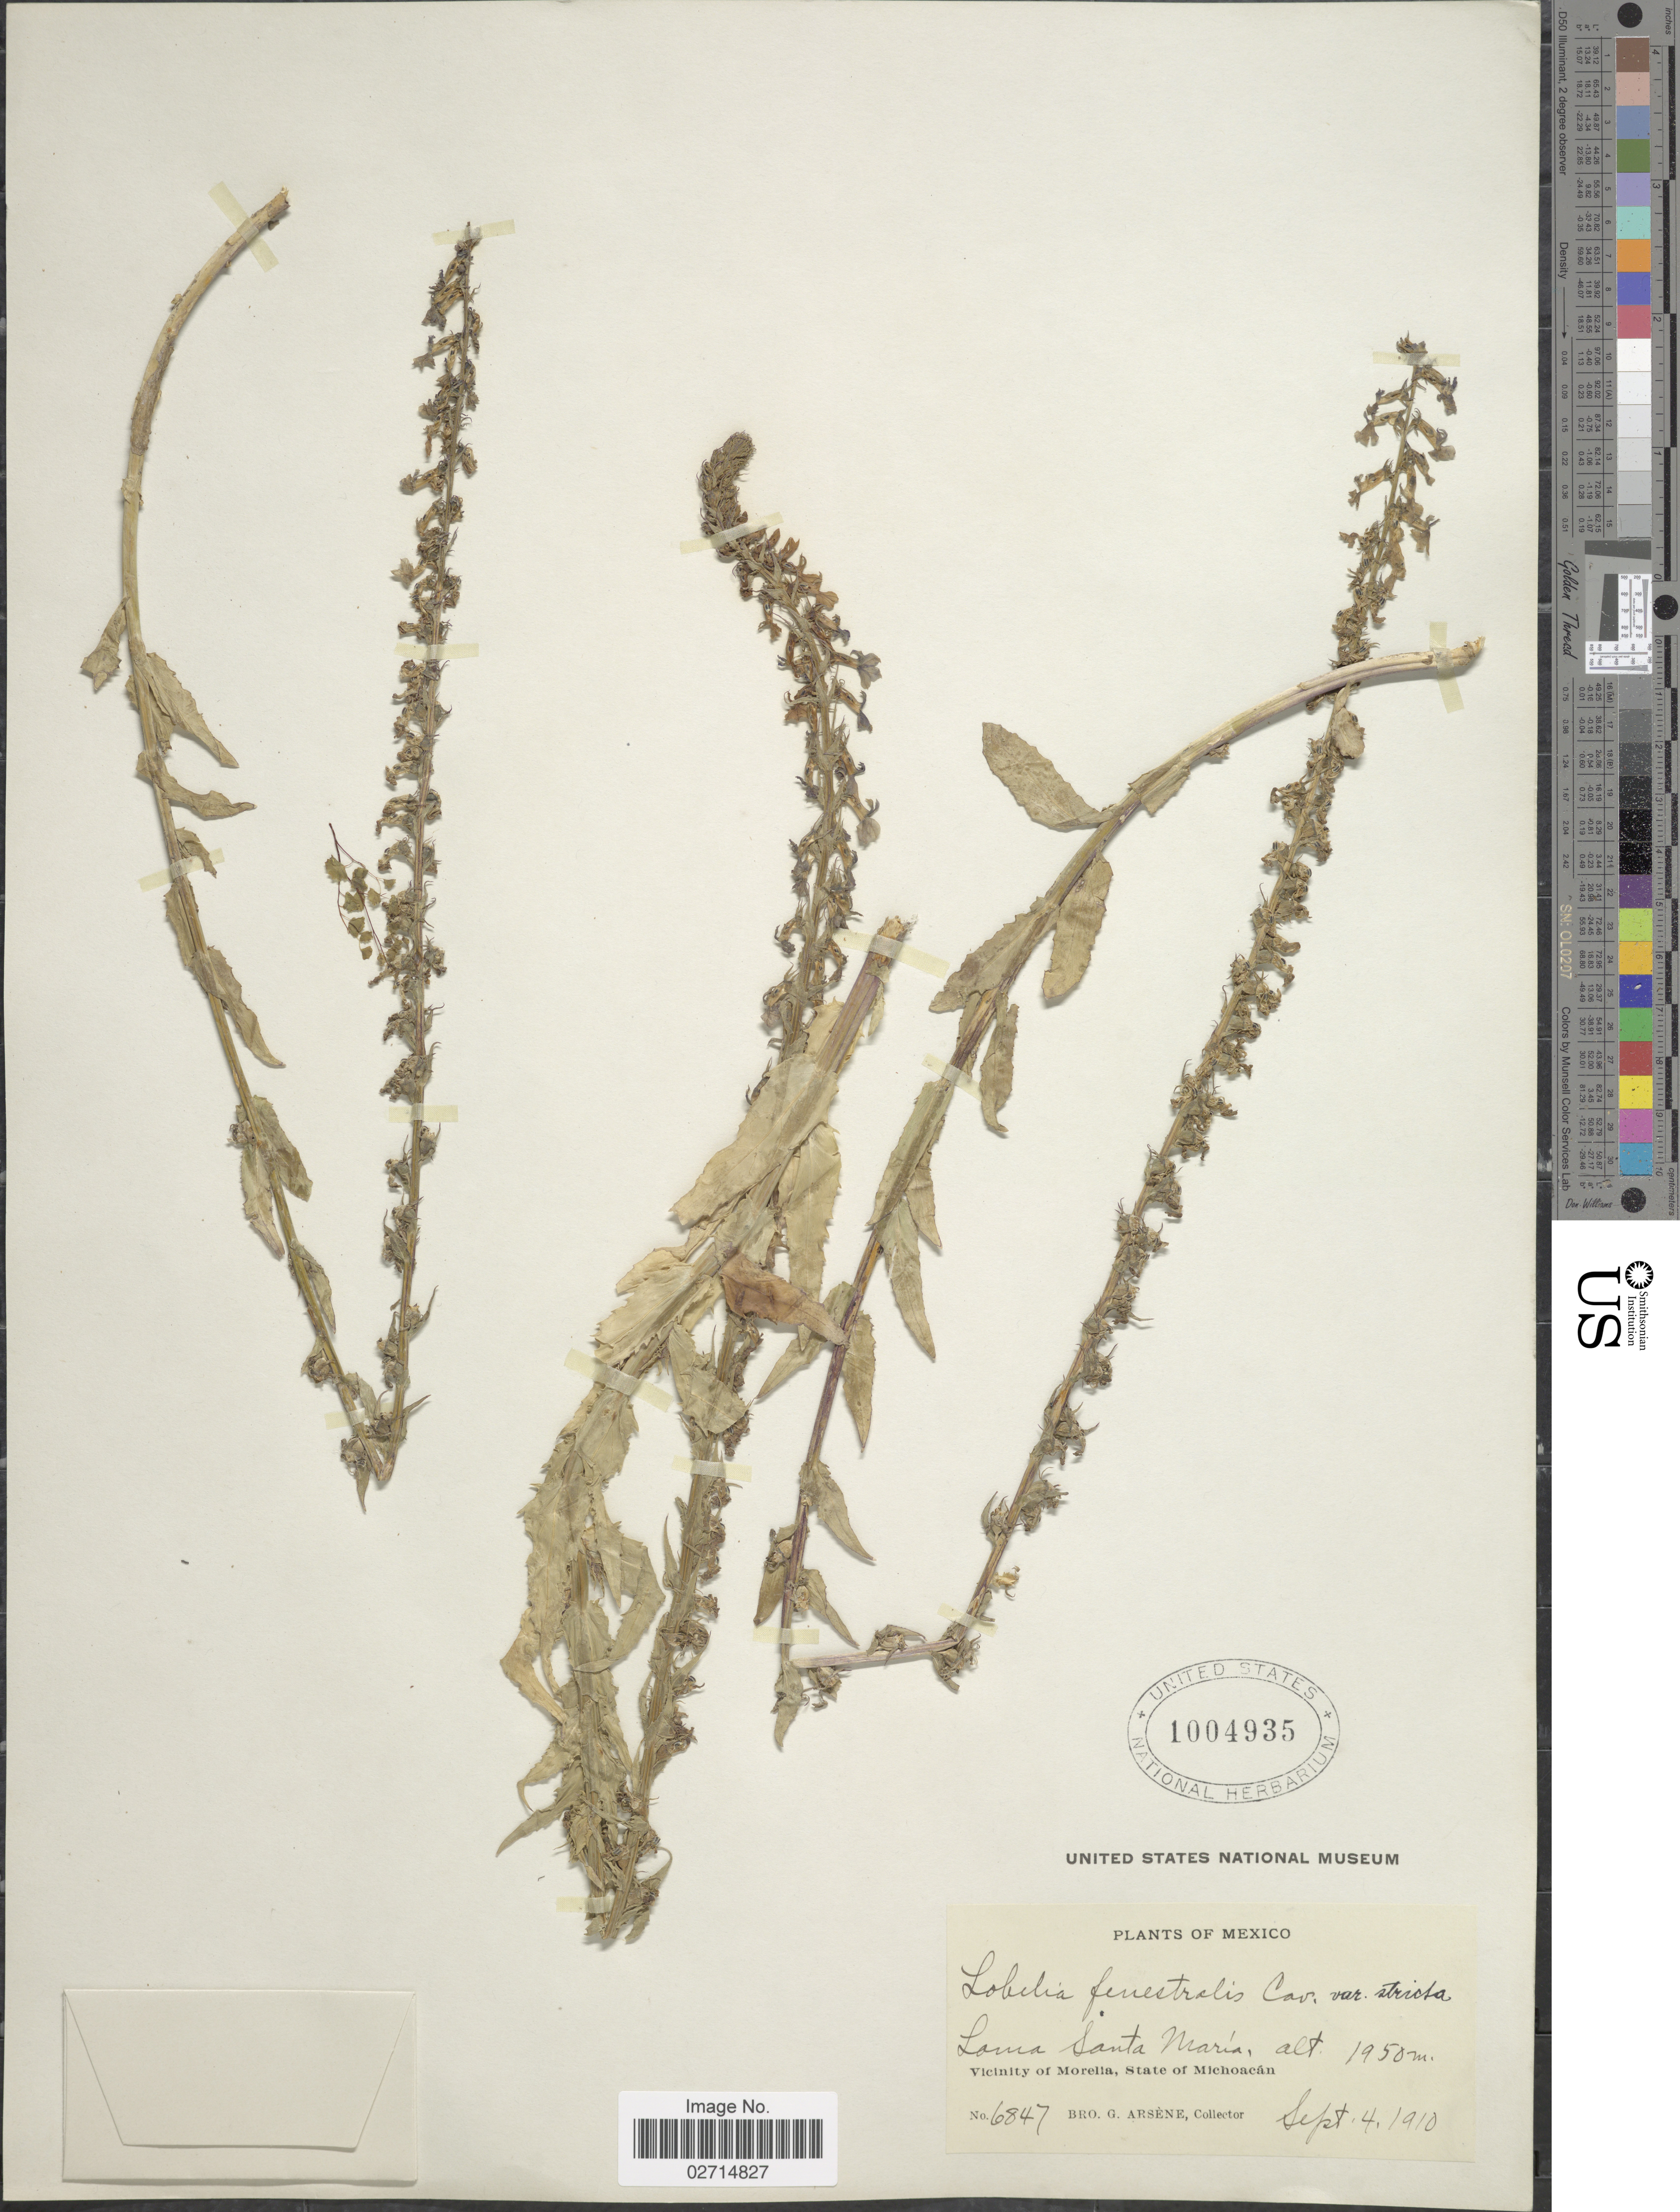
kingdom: Plantae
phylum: Tracheophyta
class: Magnoliopsida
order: Asterales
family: Campanulaceae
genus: Lobelia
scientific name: Lobelia fenestralis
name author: Cav.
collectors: Bro. G. Arsène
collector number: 6847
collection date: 1910-09-04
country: Mexico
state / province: Michoacán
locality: Loma Santa María. Vicinity of Morelia.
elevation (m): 1950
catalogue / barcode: US 1004935